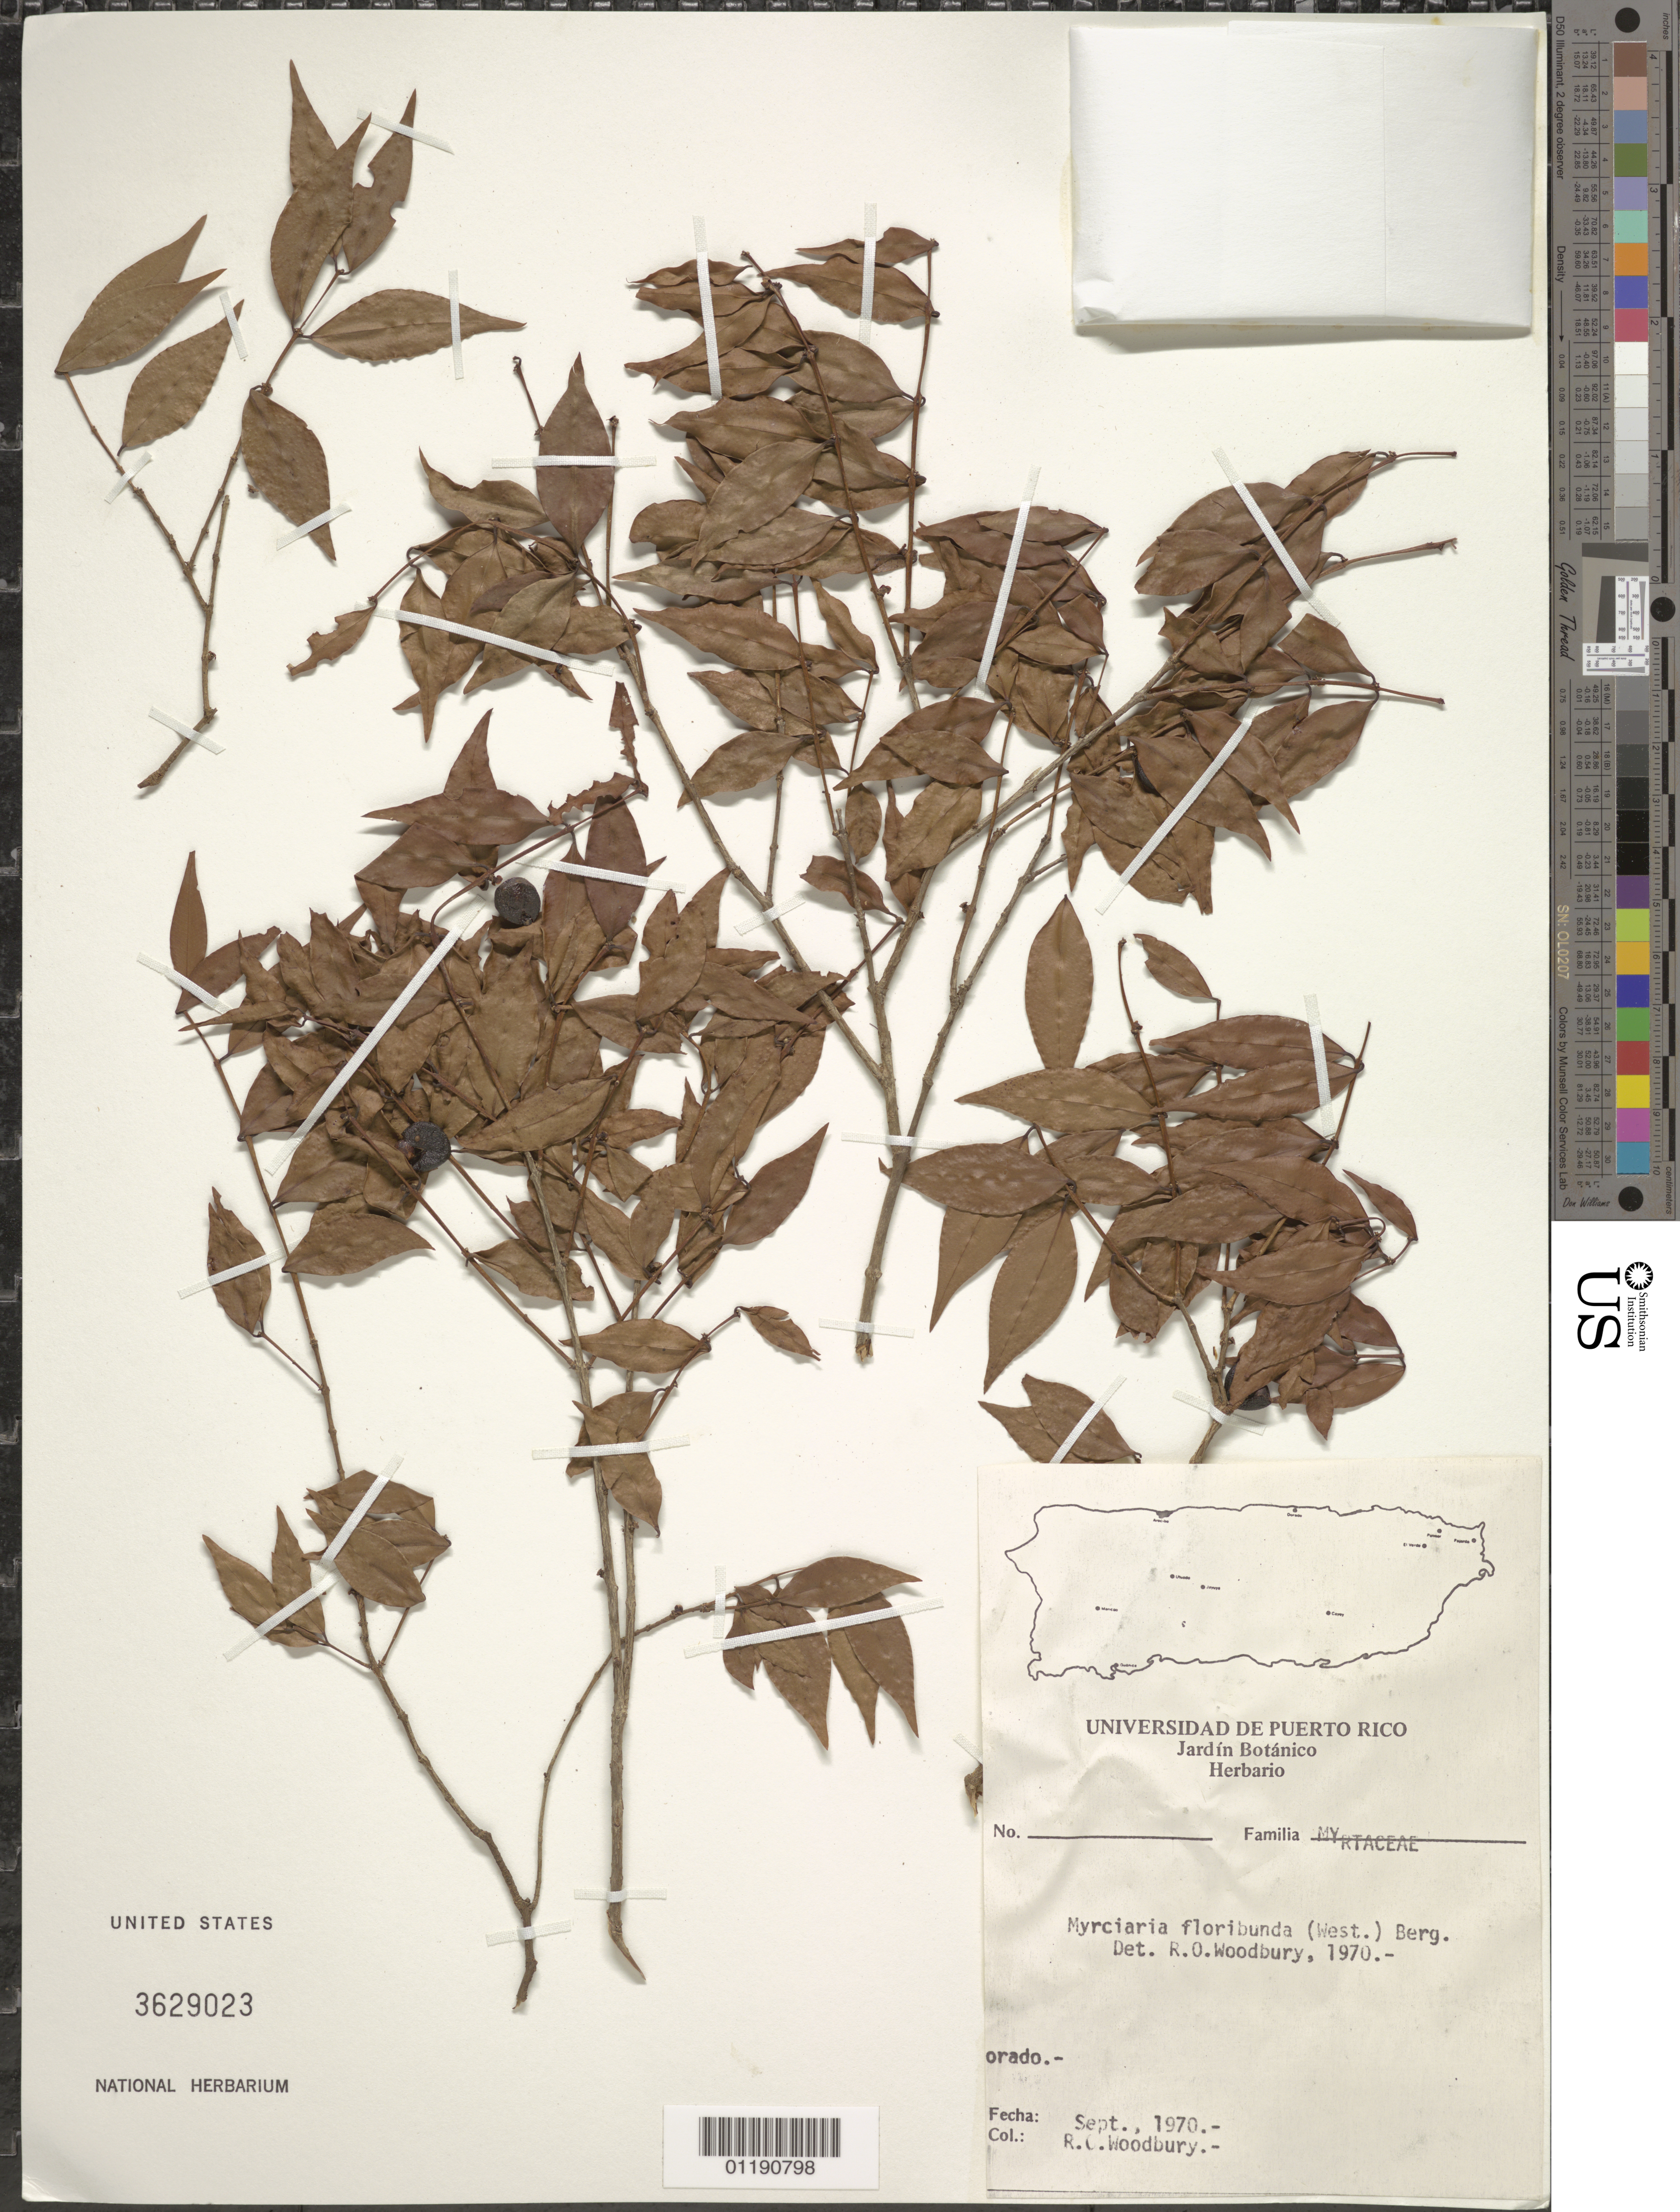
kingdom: Plantae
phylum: Tracheophyta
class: Magnoliopsida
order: Myrtales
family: Myrtaceae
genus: Myrciaria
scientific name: Myrciaria floribunda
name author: (H. West ex Willd.) O. Berg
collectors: R. O. Woodbury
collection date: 1970-09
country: Puerto Rico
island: Puerto Rico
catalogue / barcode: US 3629023